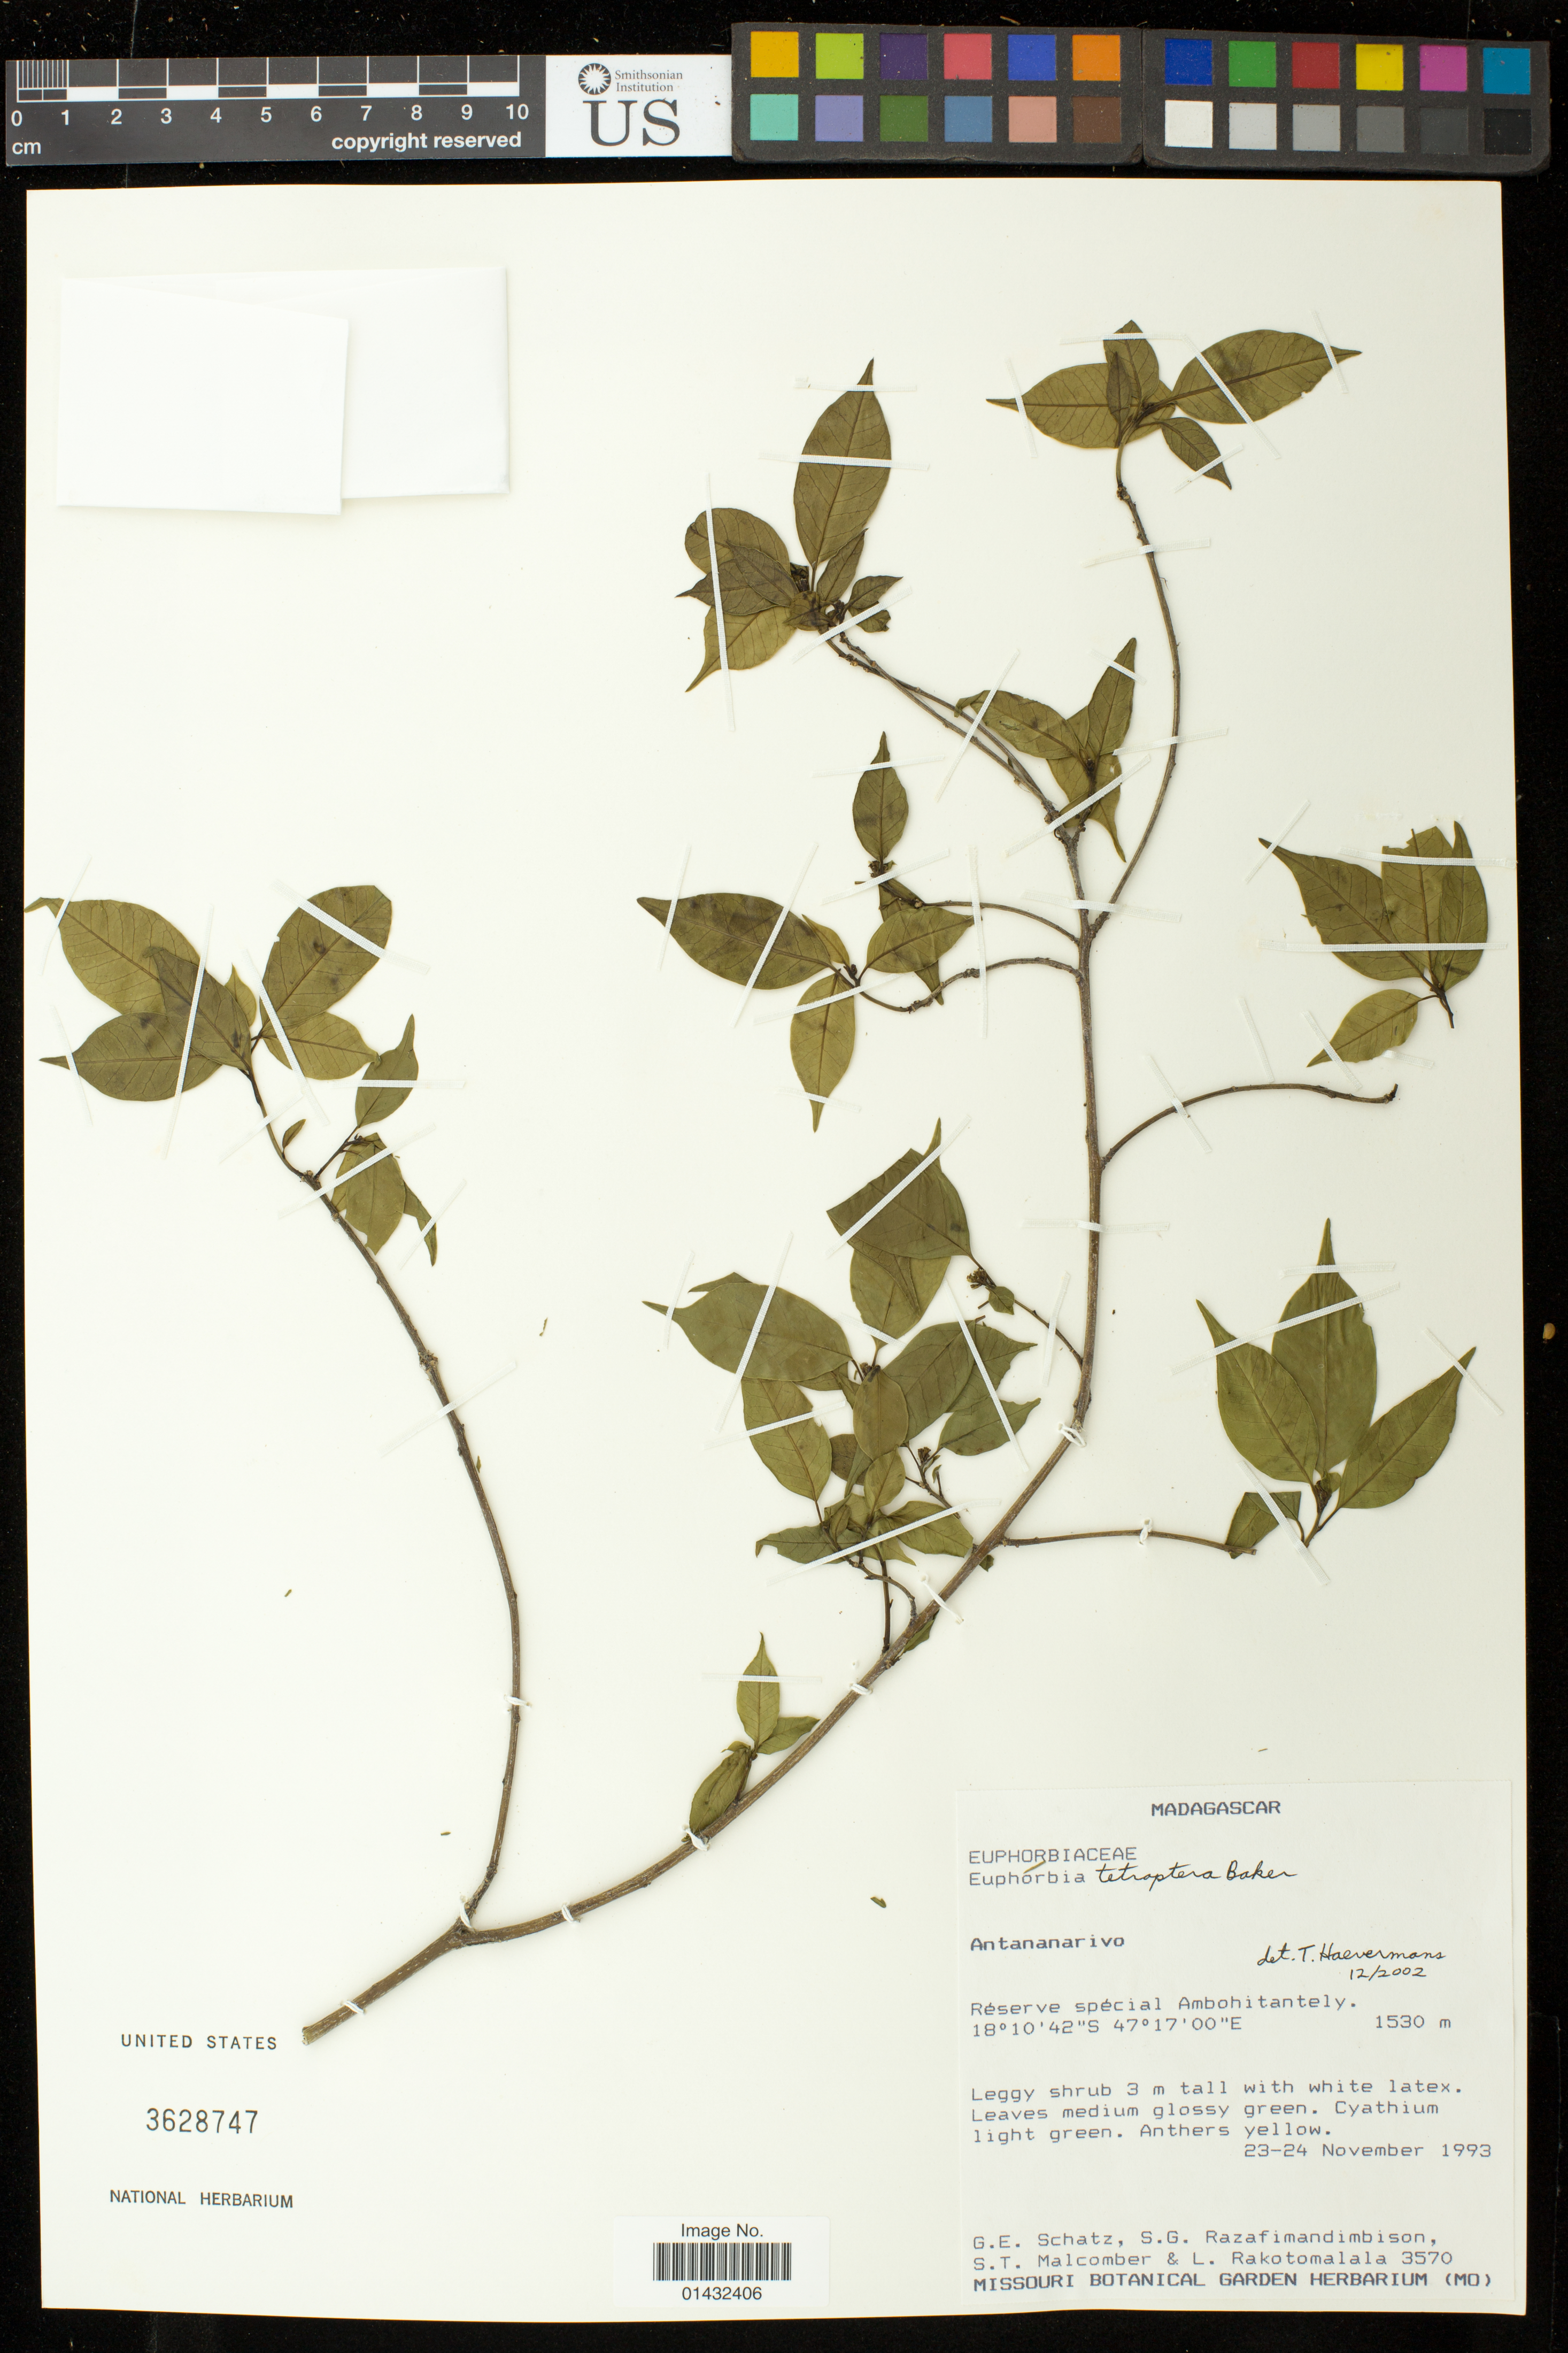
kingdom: Plantae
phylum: Tracheophyta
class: Magnoliopsida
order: Malpighiales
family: Euphorbiaceae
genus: Euphorbia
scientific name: Euphorbia tetraptera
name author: Baker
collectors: G. Schatz, S. G. Razafimandimbison, S. T. Malcomber & L. Rakotomalala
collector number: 3570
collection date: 1993-11-23/1993-11-24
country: Madagascar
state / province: Analamanga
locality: Antananarivo; Reserve special Ambohitantely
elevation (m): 1530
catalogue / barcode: US 3628747